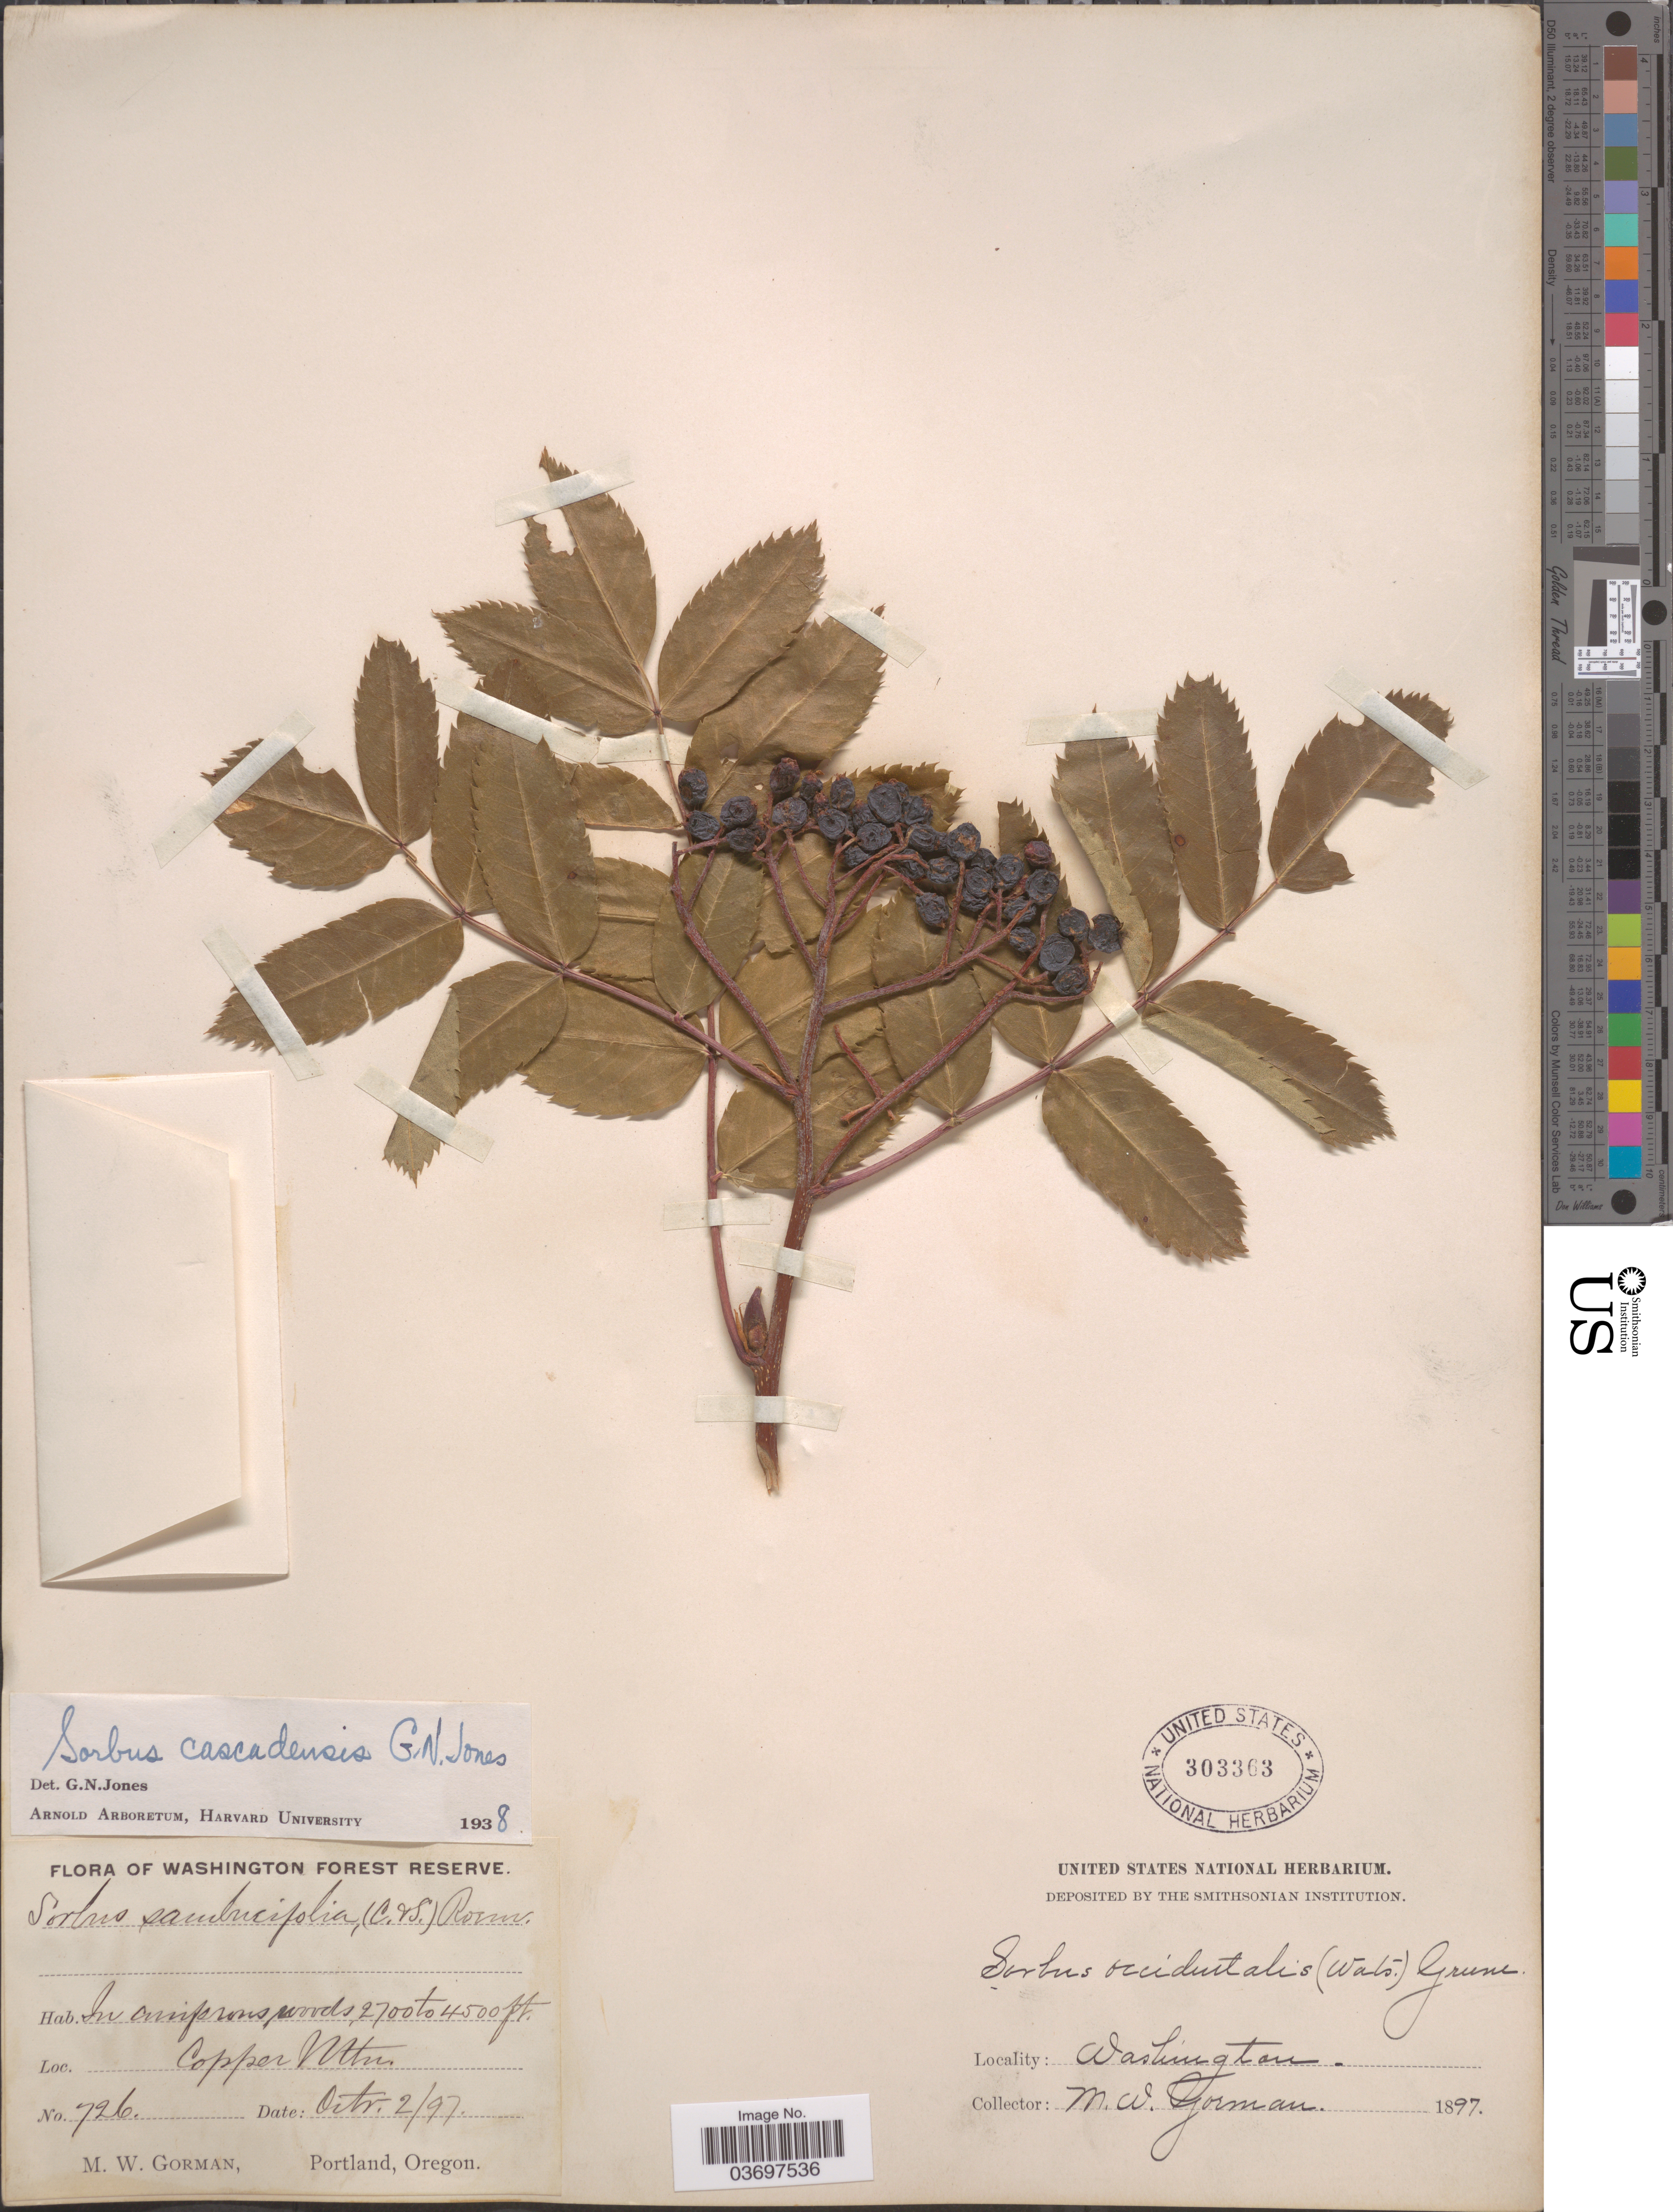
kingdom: Plantae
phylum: Tracheophyta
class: Magnoliopsida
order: Rosales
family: Rosaceae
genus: Sorbus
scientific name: Sorbus cascadensis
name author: G.N. Jones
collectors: M. W. Gorman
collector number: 726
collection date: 1897-10-02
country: United States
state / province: Washington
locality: Washington Forest Reserve. Copper Mtn.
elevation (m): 823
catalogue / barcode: US 303363